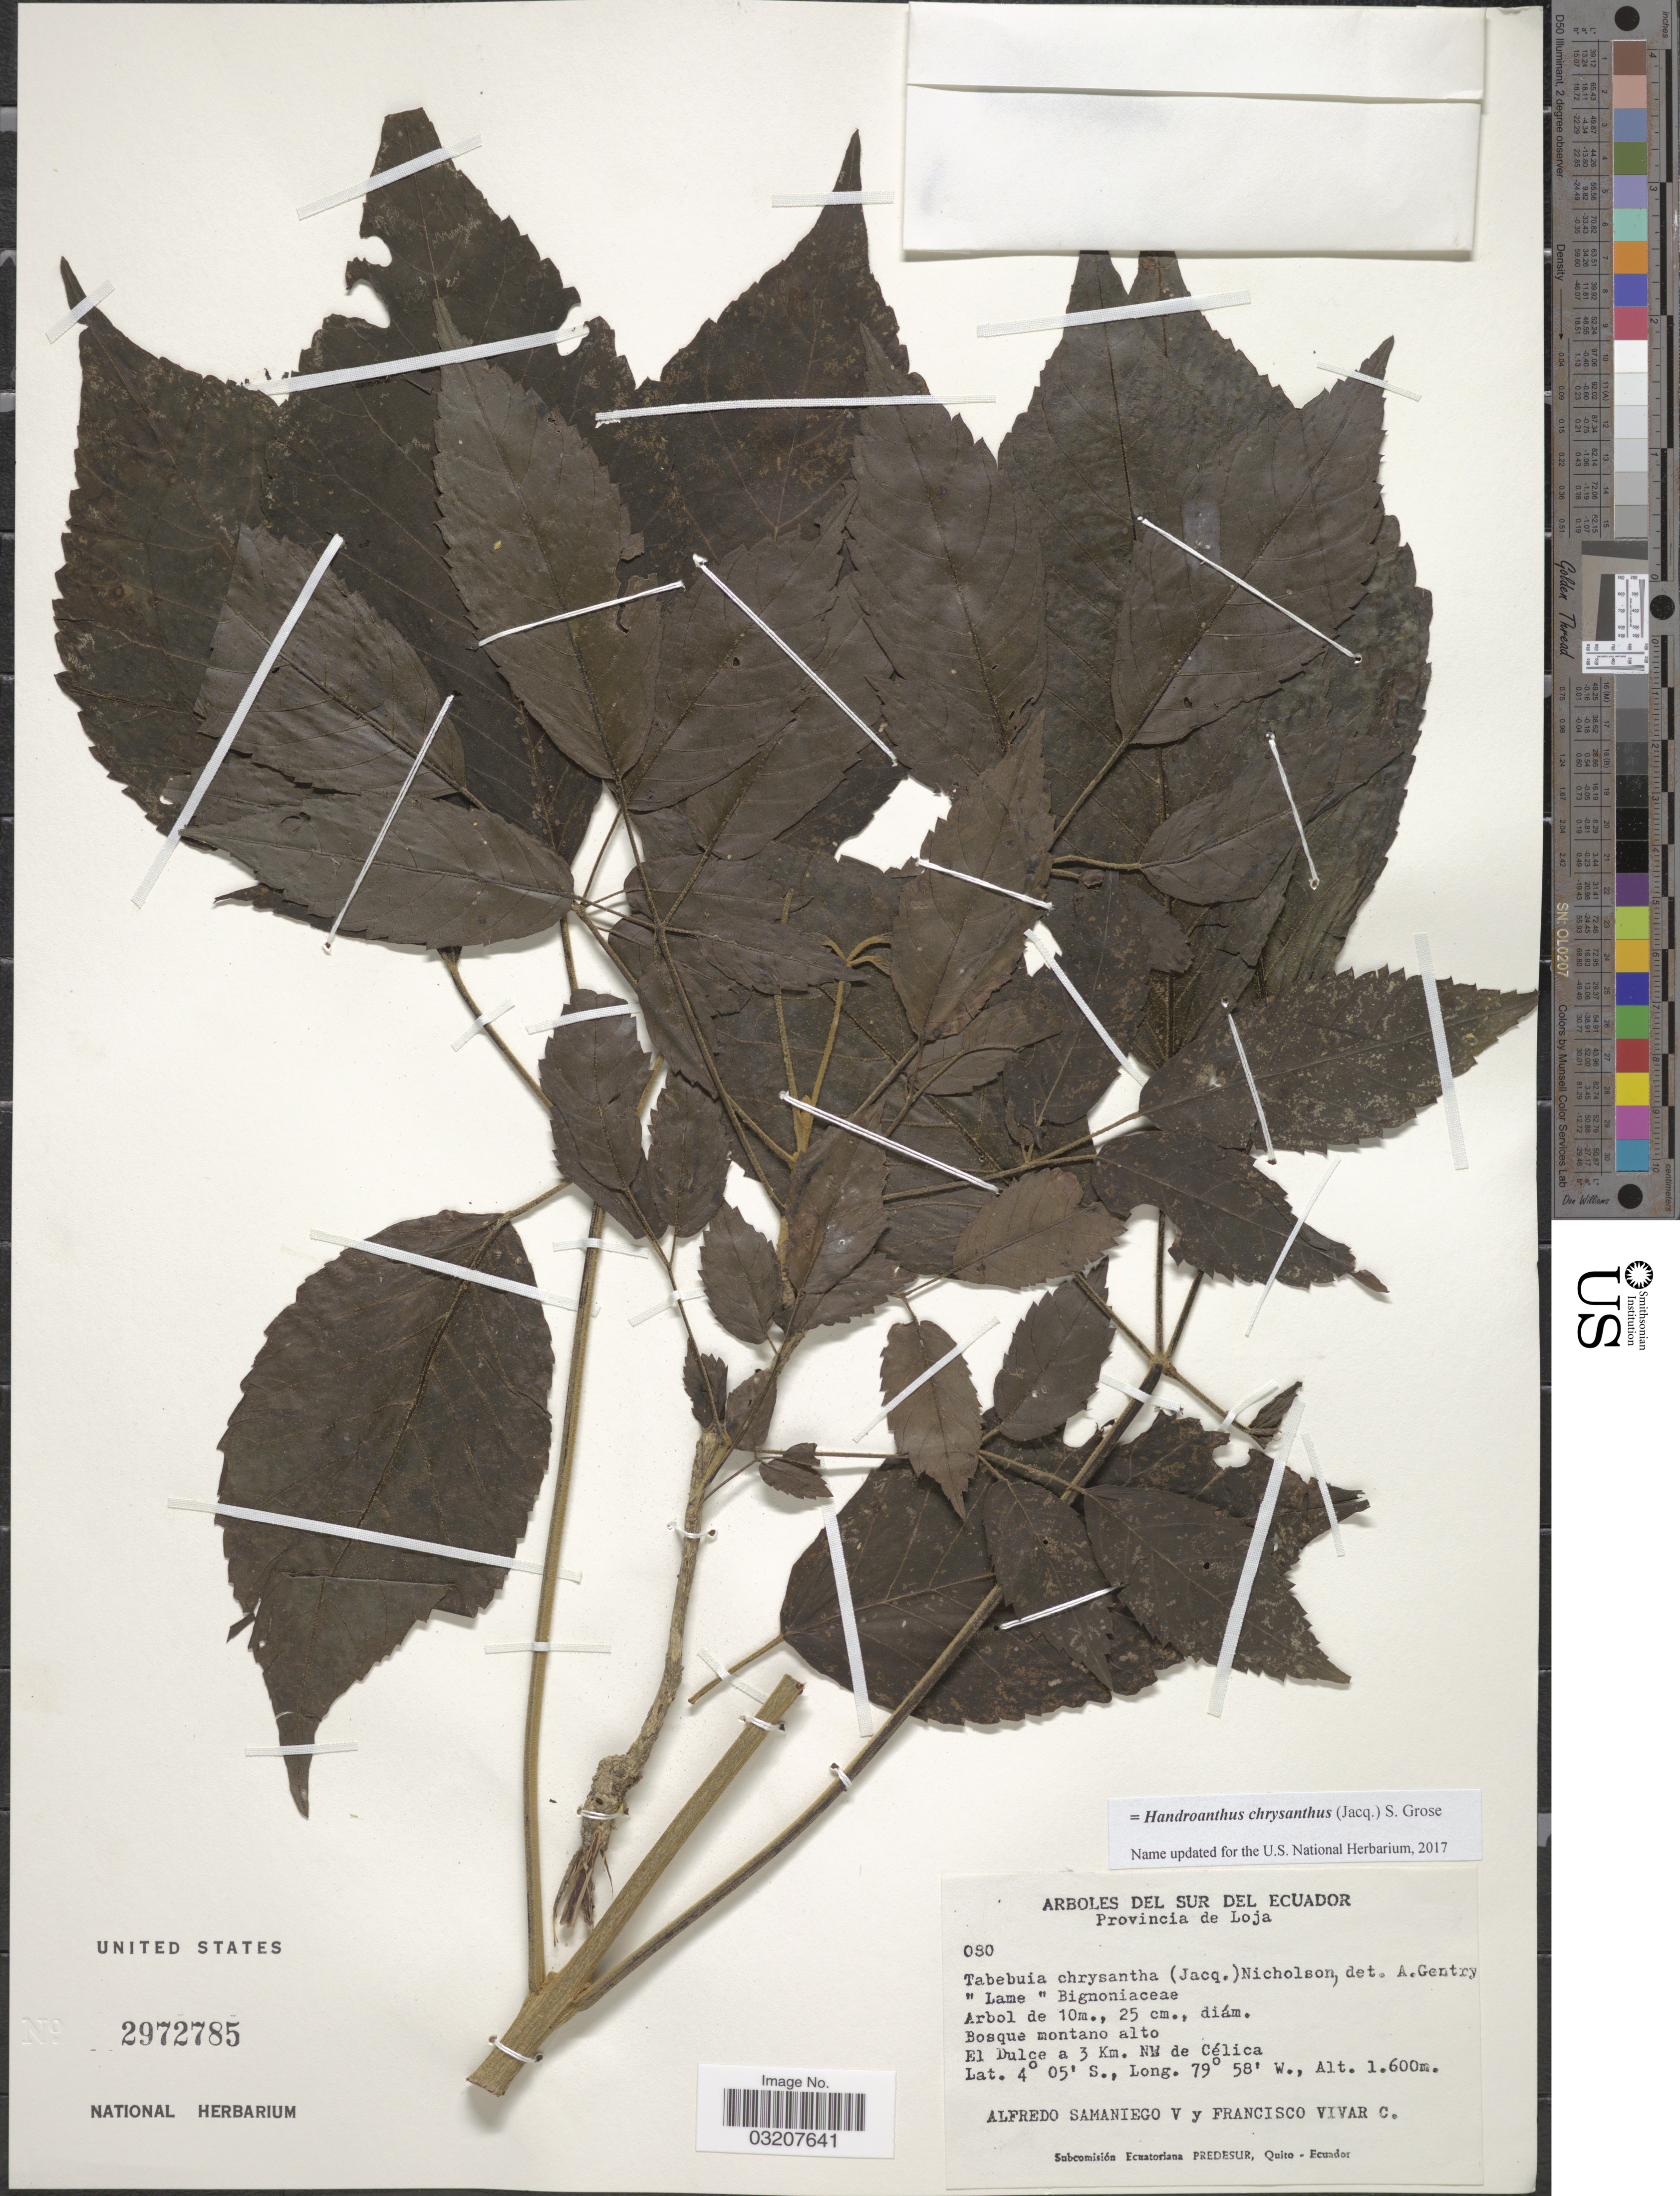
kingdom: Plantae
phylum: Tracheophyta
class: Magnoliopsida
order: Lamiales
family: Bignoniaceae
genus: Handroanthus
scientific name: Handroanthus chrysanthus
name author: (Jacq.) S.O. Grose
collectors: A. V. Samaniego & F. A. Vivar C.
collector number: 080*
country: Ecuador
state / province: Loja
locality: Arboles del sur del Ecuador, El Dulce a 3 Km. NW de Célica.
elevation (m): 1600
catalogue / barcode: US 2972785